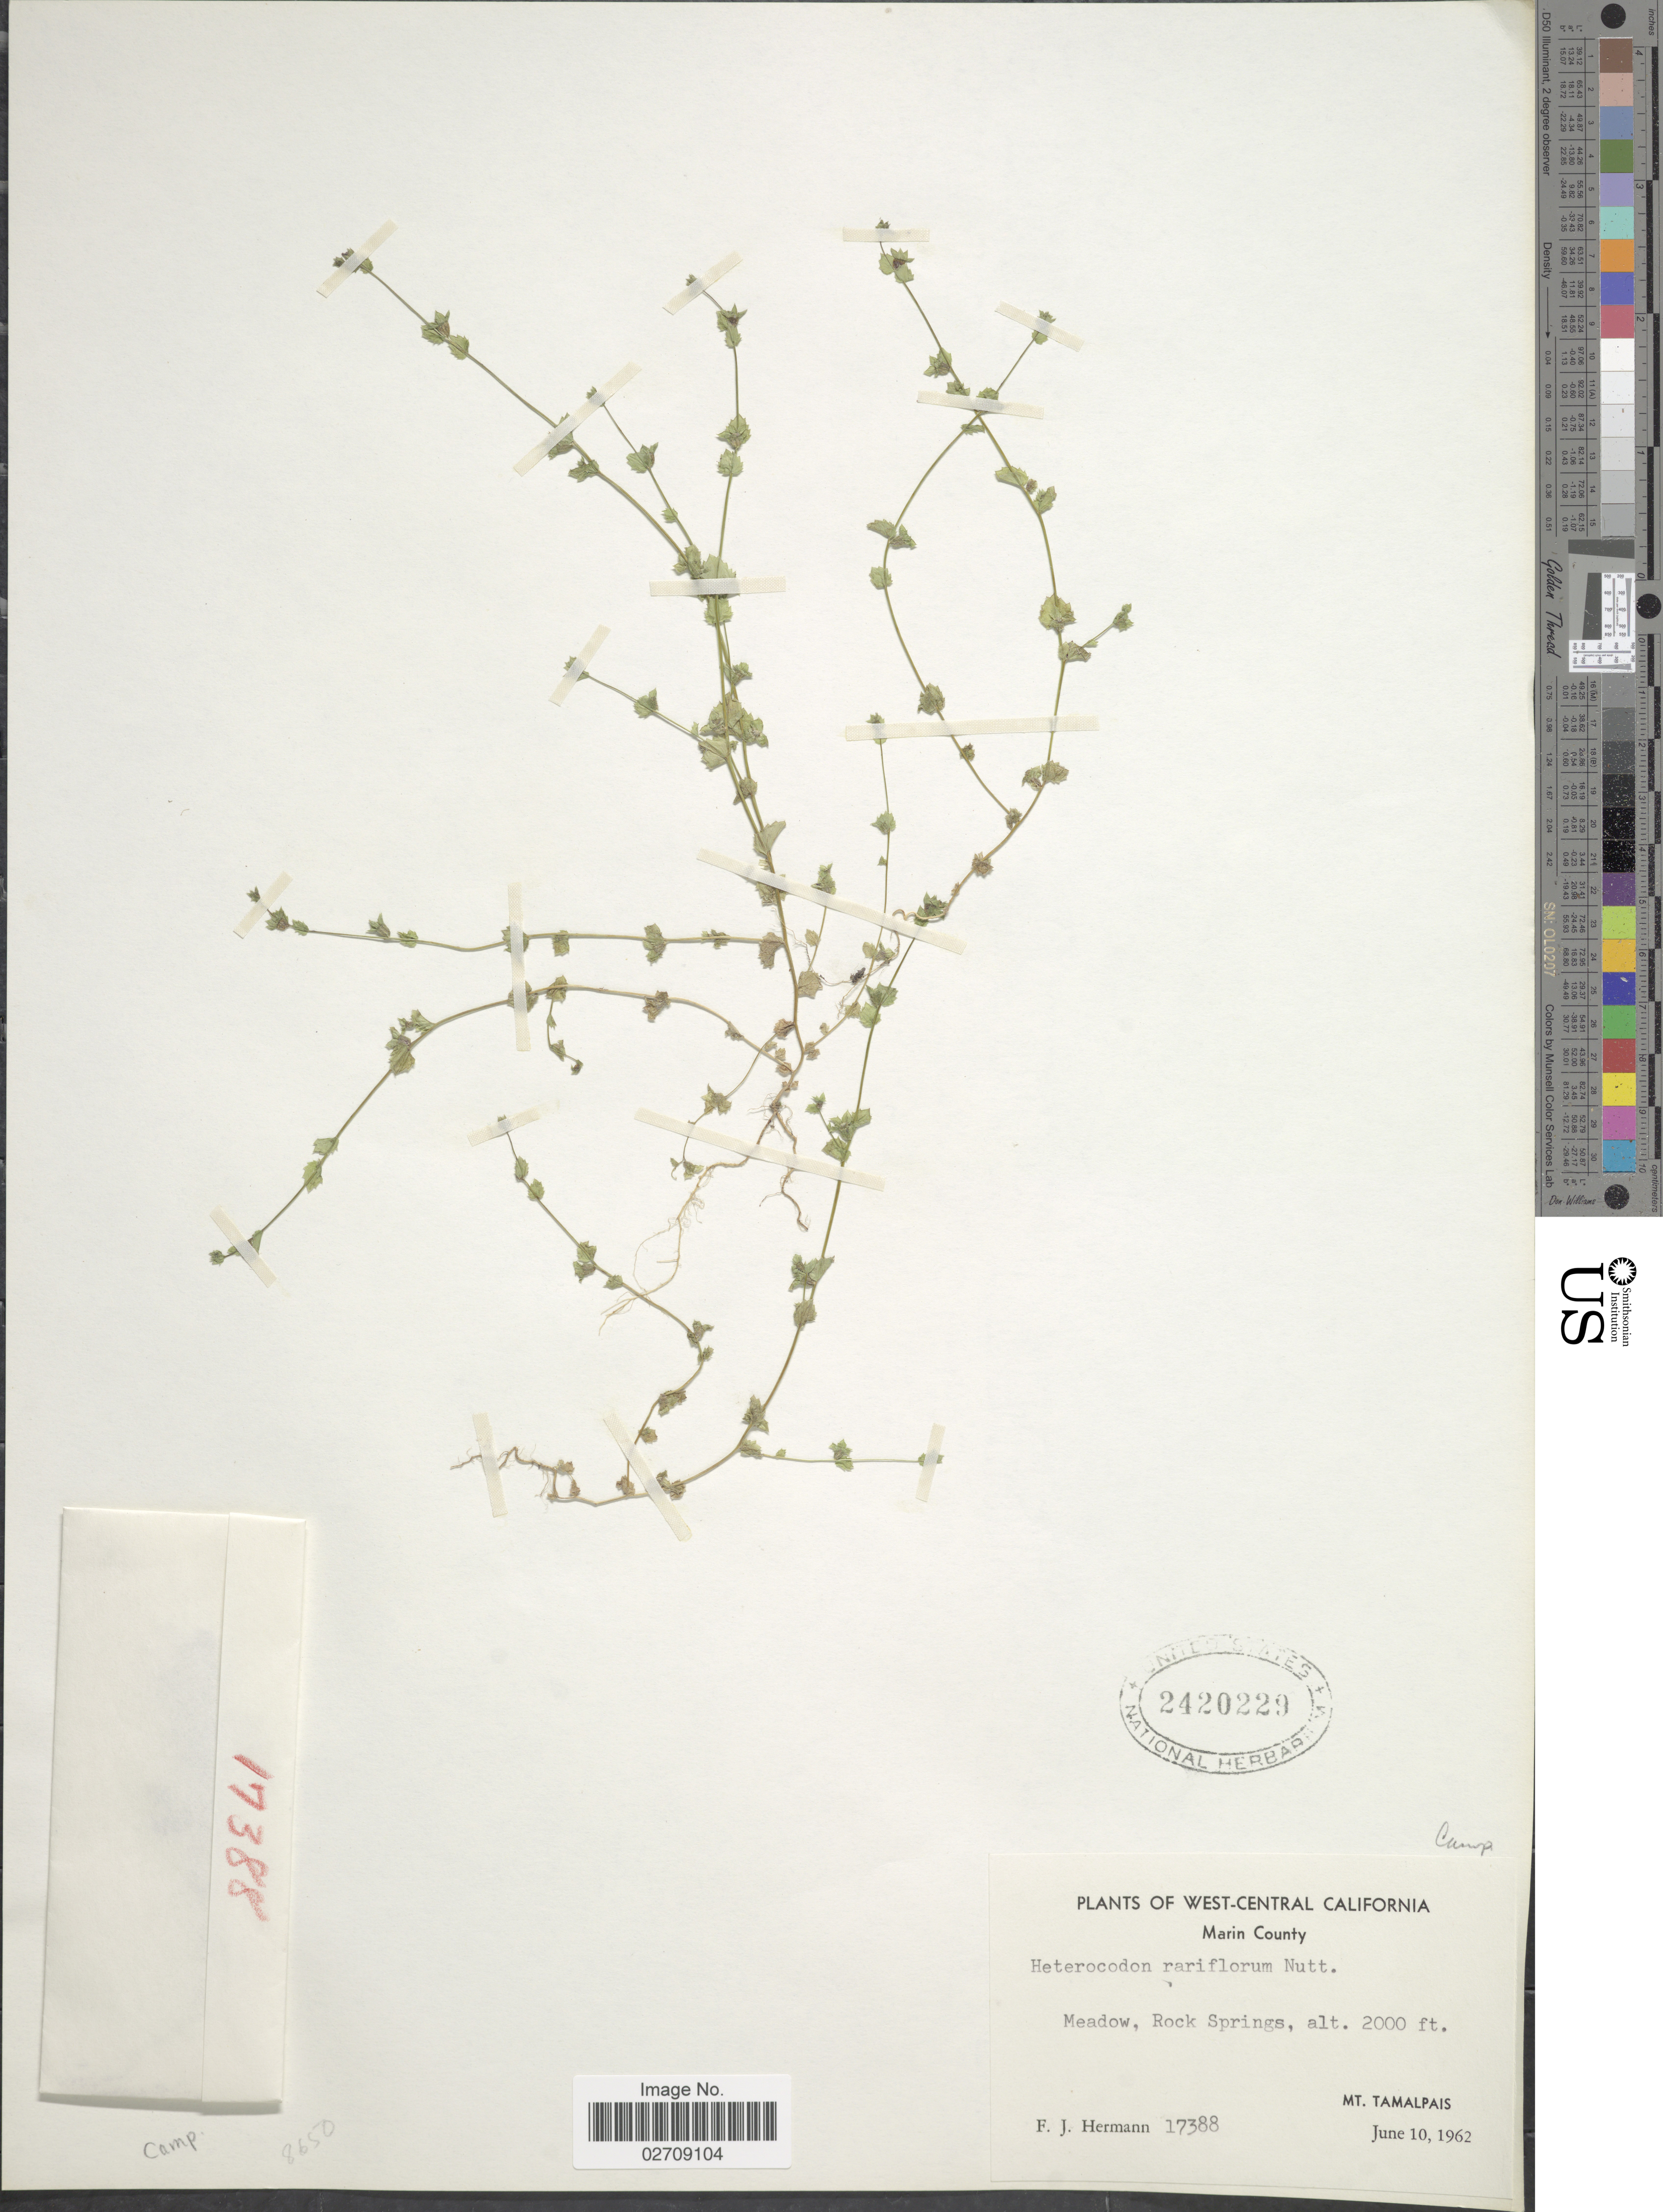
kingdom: Plantae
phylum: Tracheophyta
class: Magnoliopsida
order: Asterales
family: Campanulaceae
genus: Heterocodon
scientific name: Heterocodon rariflorum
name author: Nutt.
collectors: F. J. Hermann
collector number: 17388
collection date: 1962-06-10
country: United States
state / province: California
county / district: Marin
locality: West-Central California. Marin County. Meadow, Rock Springs. Mt. Tamalpais. Camp [unsure placement]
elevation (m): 610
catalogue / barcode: US 2420229